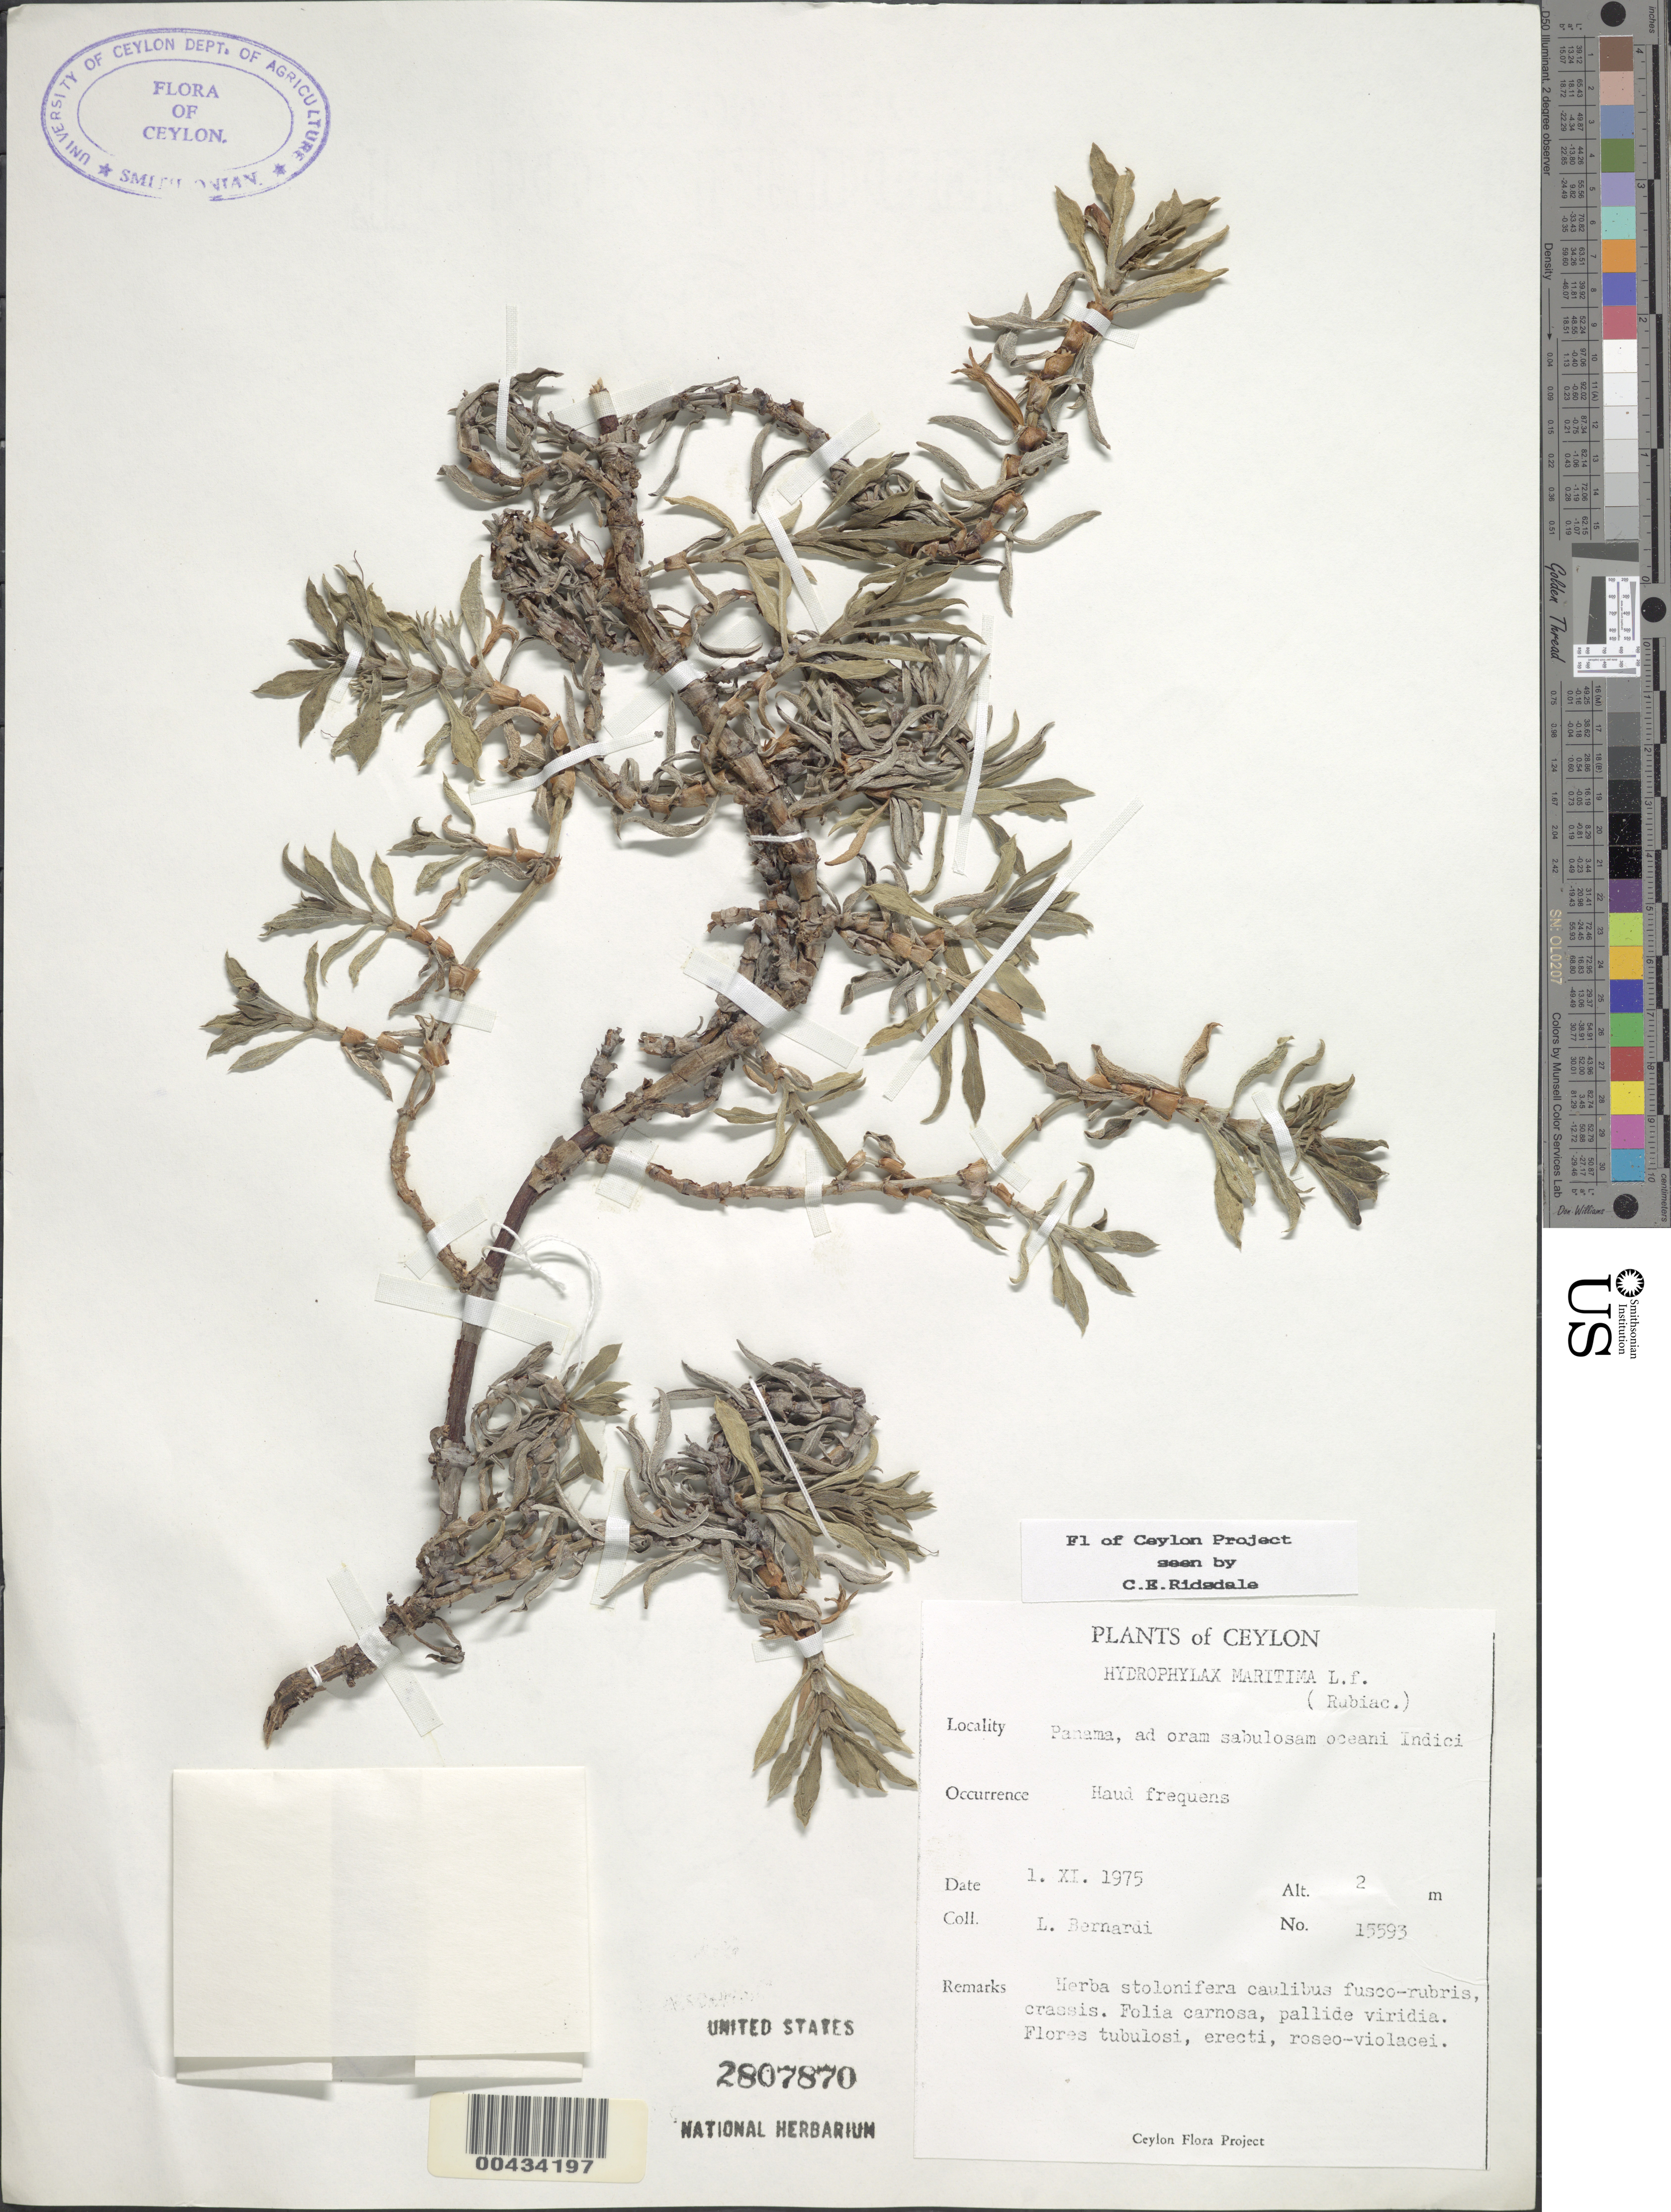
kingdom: Plantae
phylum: Tracheophyta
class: Magnoliopsida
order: Gentianales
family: Rubiaceae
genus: Hydrophylax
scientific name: Hydrophylax maritima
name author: L. f.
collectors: L. Bernardi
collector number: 15593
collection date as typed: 01 Nov 1975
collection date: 1975-11-01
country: Sri Lanka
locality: Panama, ad oram sabulosam oceani Indici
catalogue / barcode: US 2807870